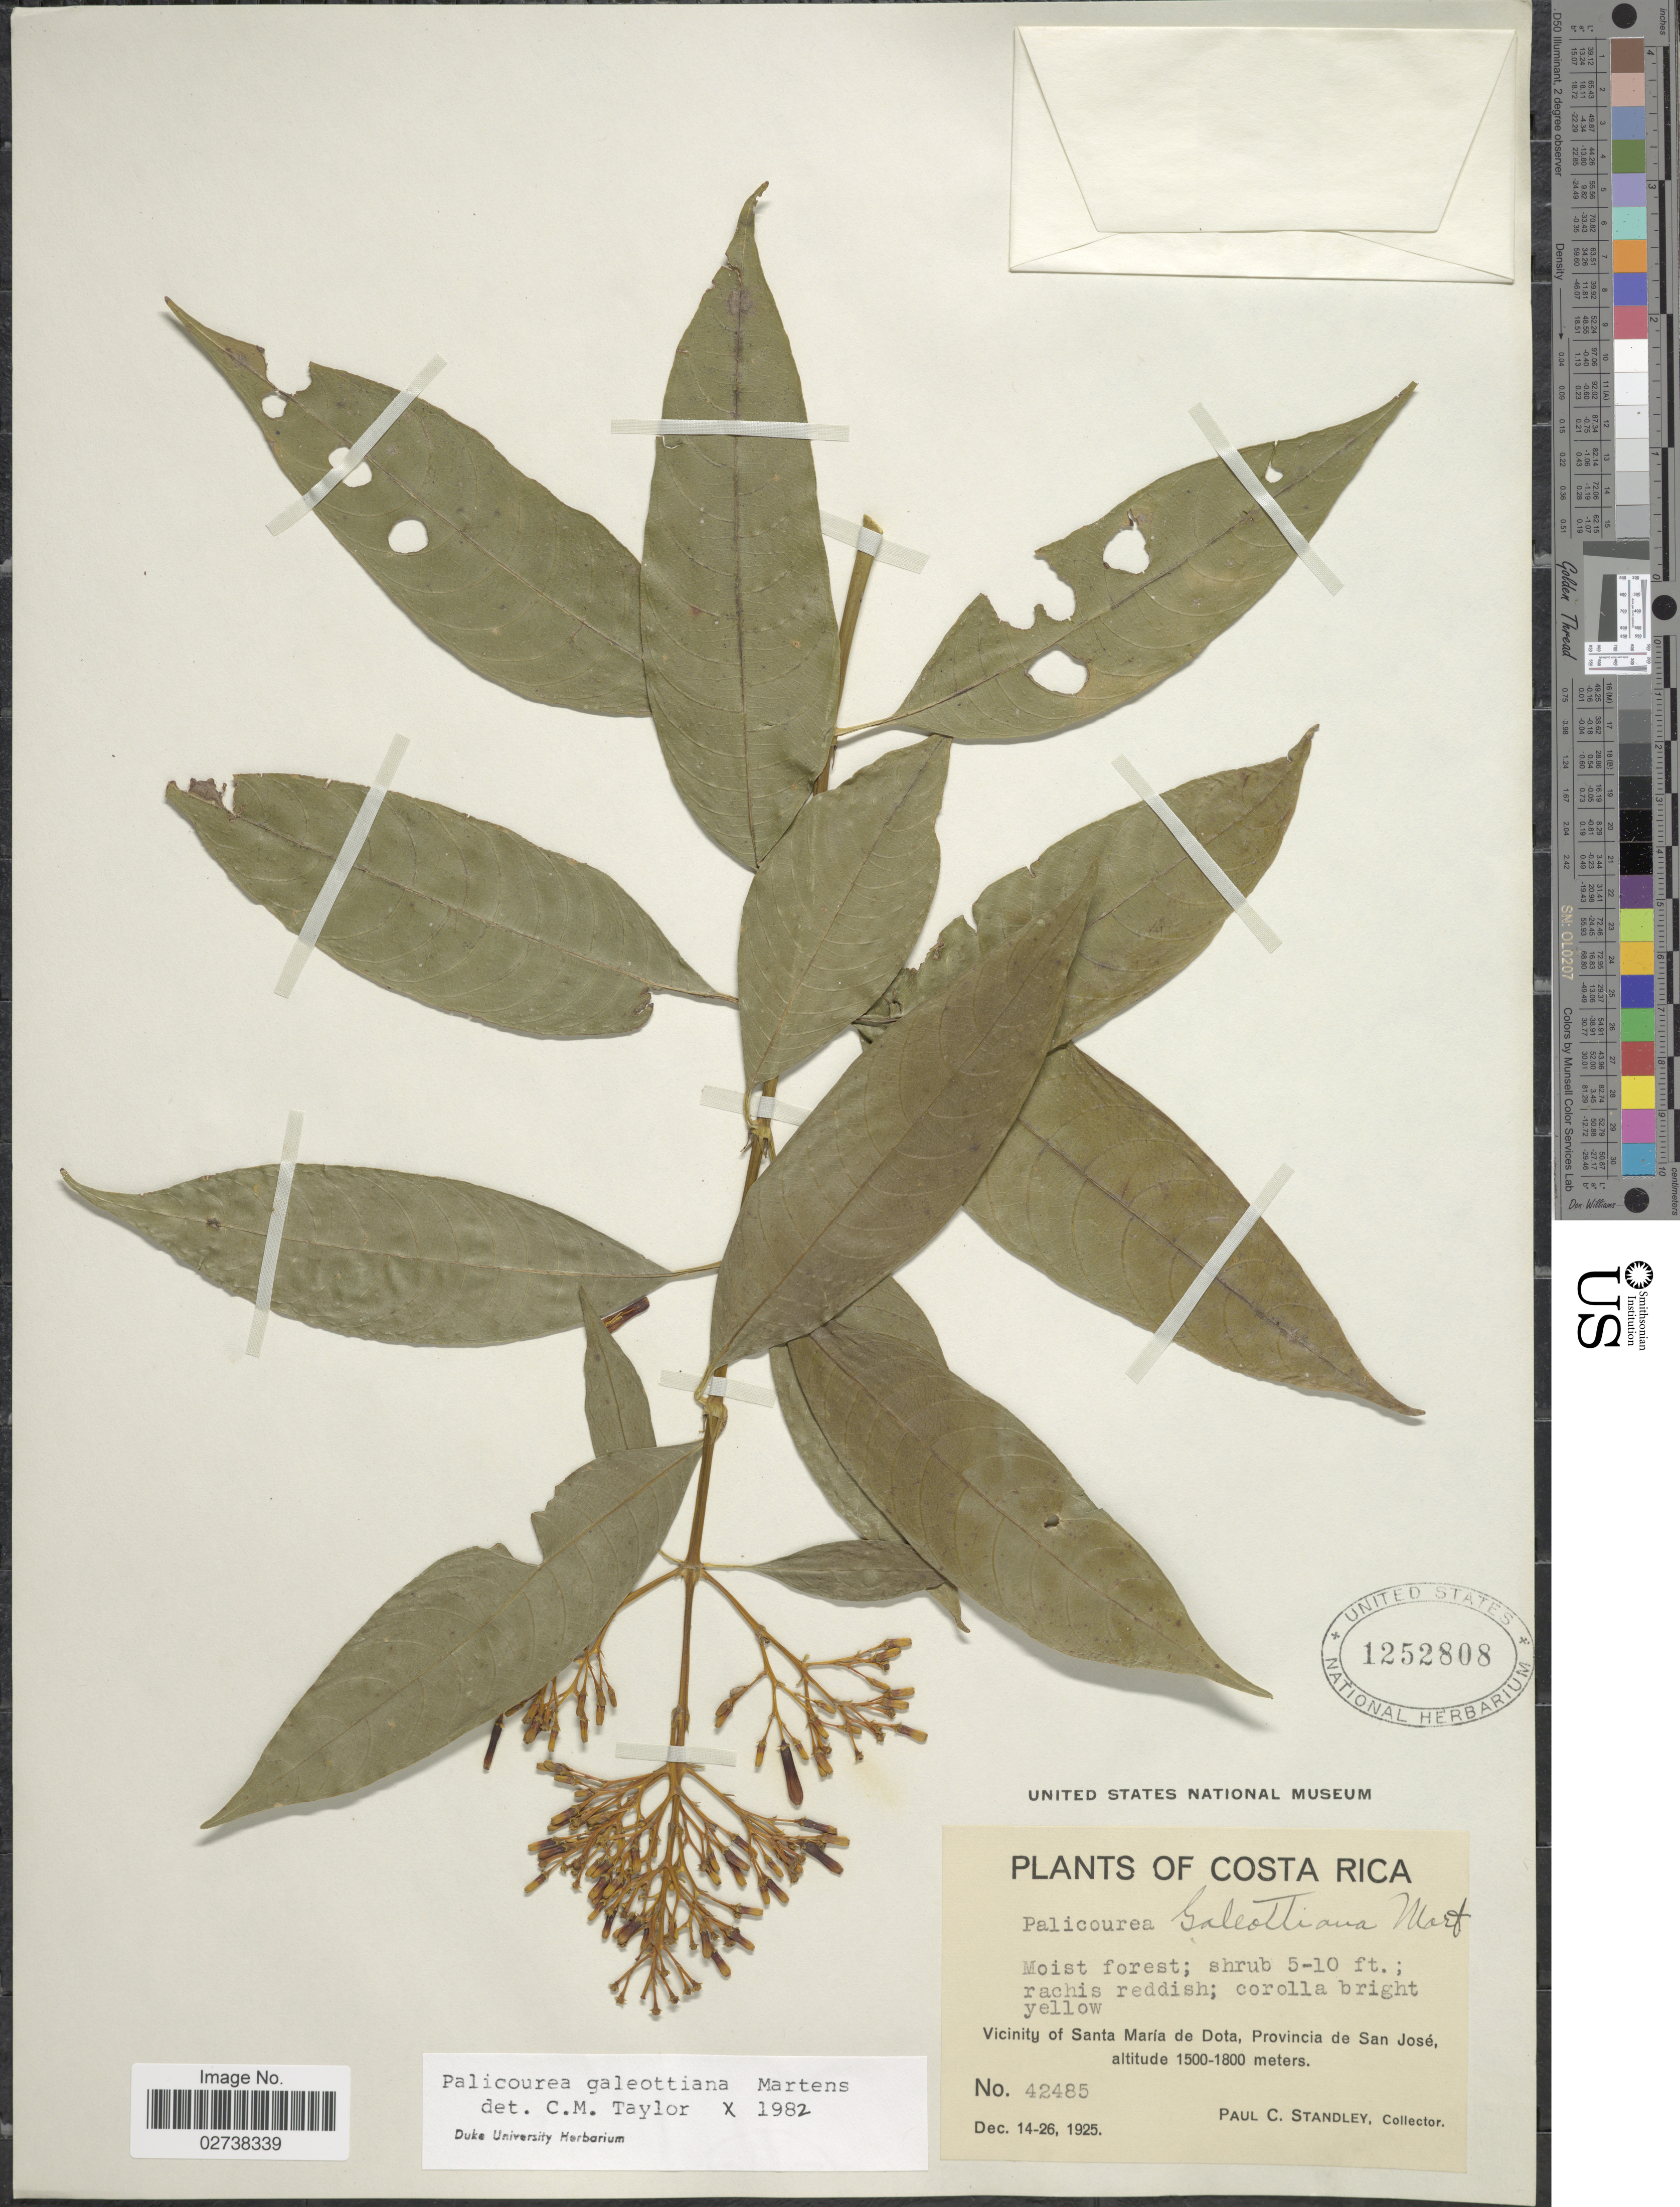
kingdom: Plantae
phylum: Tracheophyta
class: Magnoliopsida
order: Gentianales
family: Rubiaceae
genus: Palicourea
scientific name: Palicourea galeottiana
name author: M. Martens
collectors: P. C. Standley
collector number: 42485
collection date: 1925-12-14/1925-12-26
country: Costa Rica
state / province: San José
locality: Vicinity of Santa Maria de Dota, Provincia de San Jose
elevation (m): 1500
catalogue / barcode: US 1252808